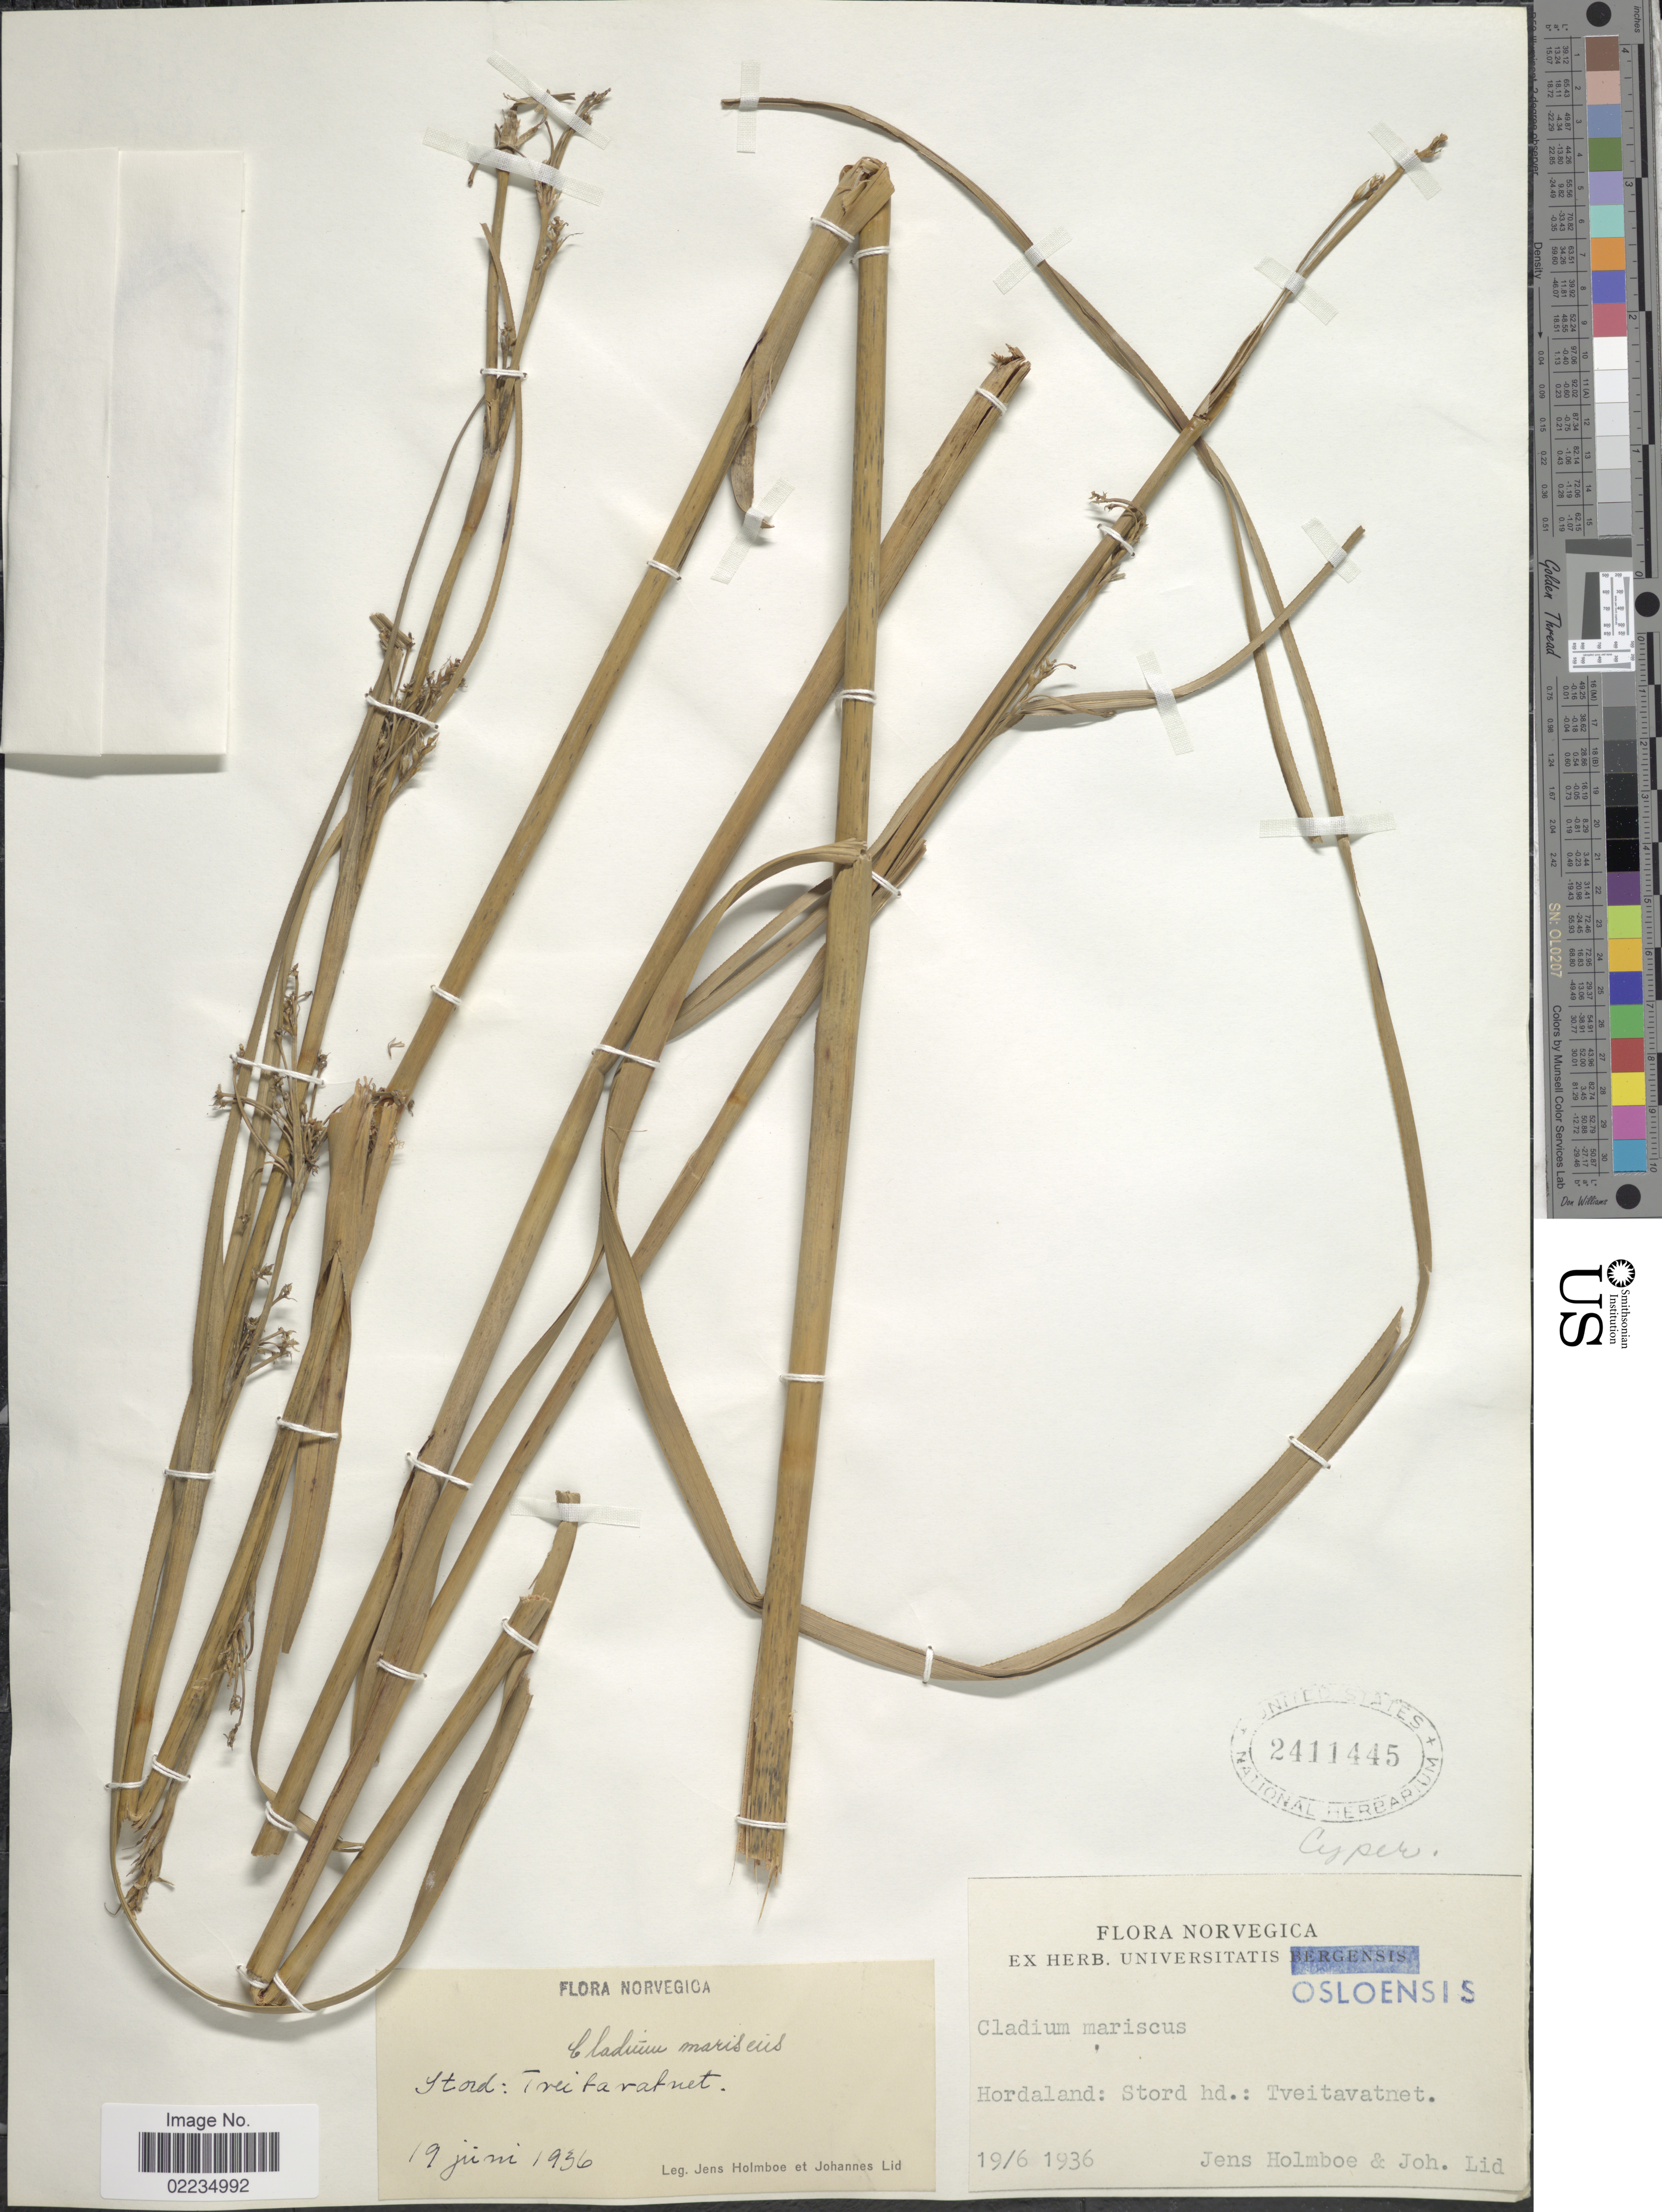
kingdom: Plantae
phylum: Tracheophyta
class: Liliopsida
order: Poales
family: Cyperaceae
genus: Cladium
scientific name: Cladium mariscus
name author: (L.) Pohl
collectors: J. Holmboe & J. Lid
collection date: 1936-06-19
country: Norway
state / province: Hordaland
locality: Hordaland: Stord Hd.: Tveitavatnet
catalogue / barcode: US 2411445